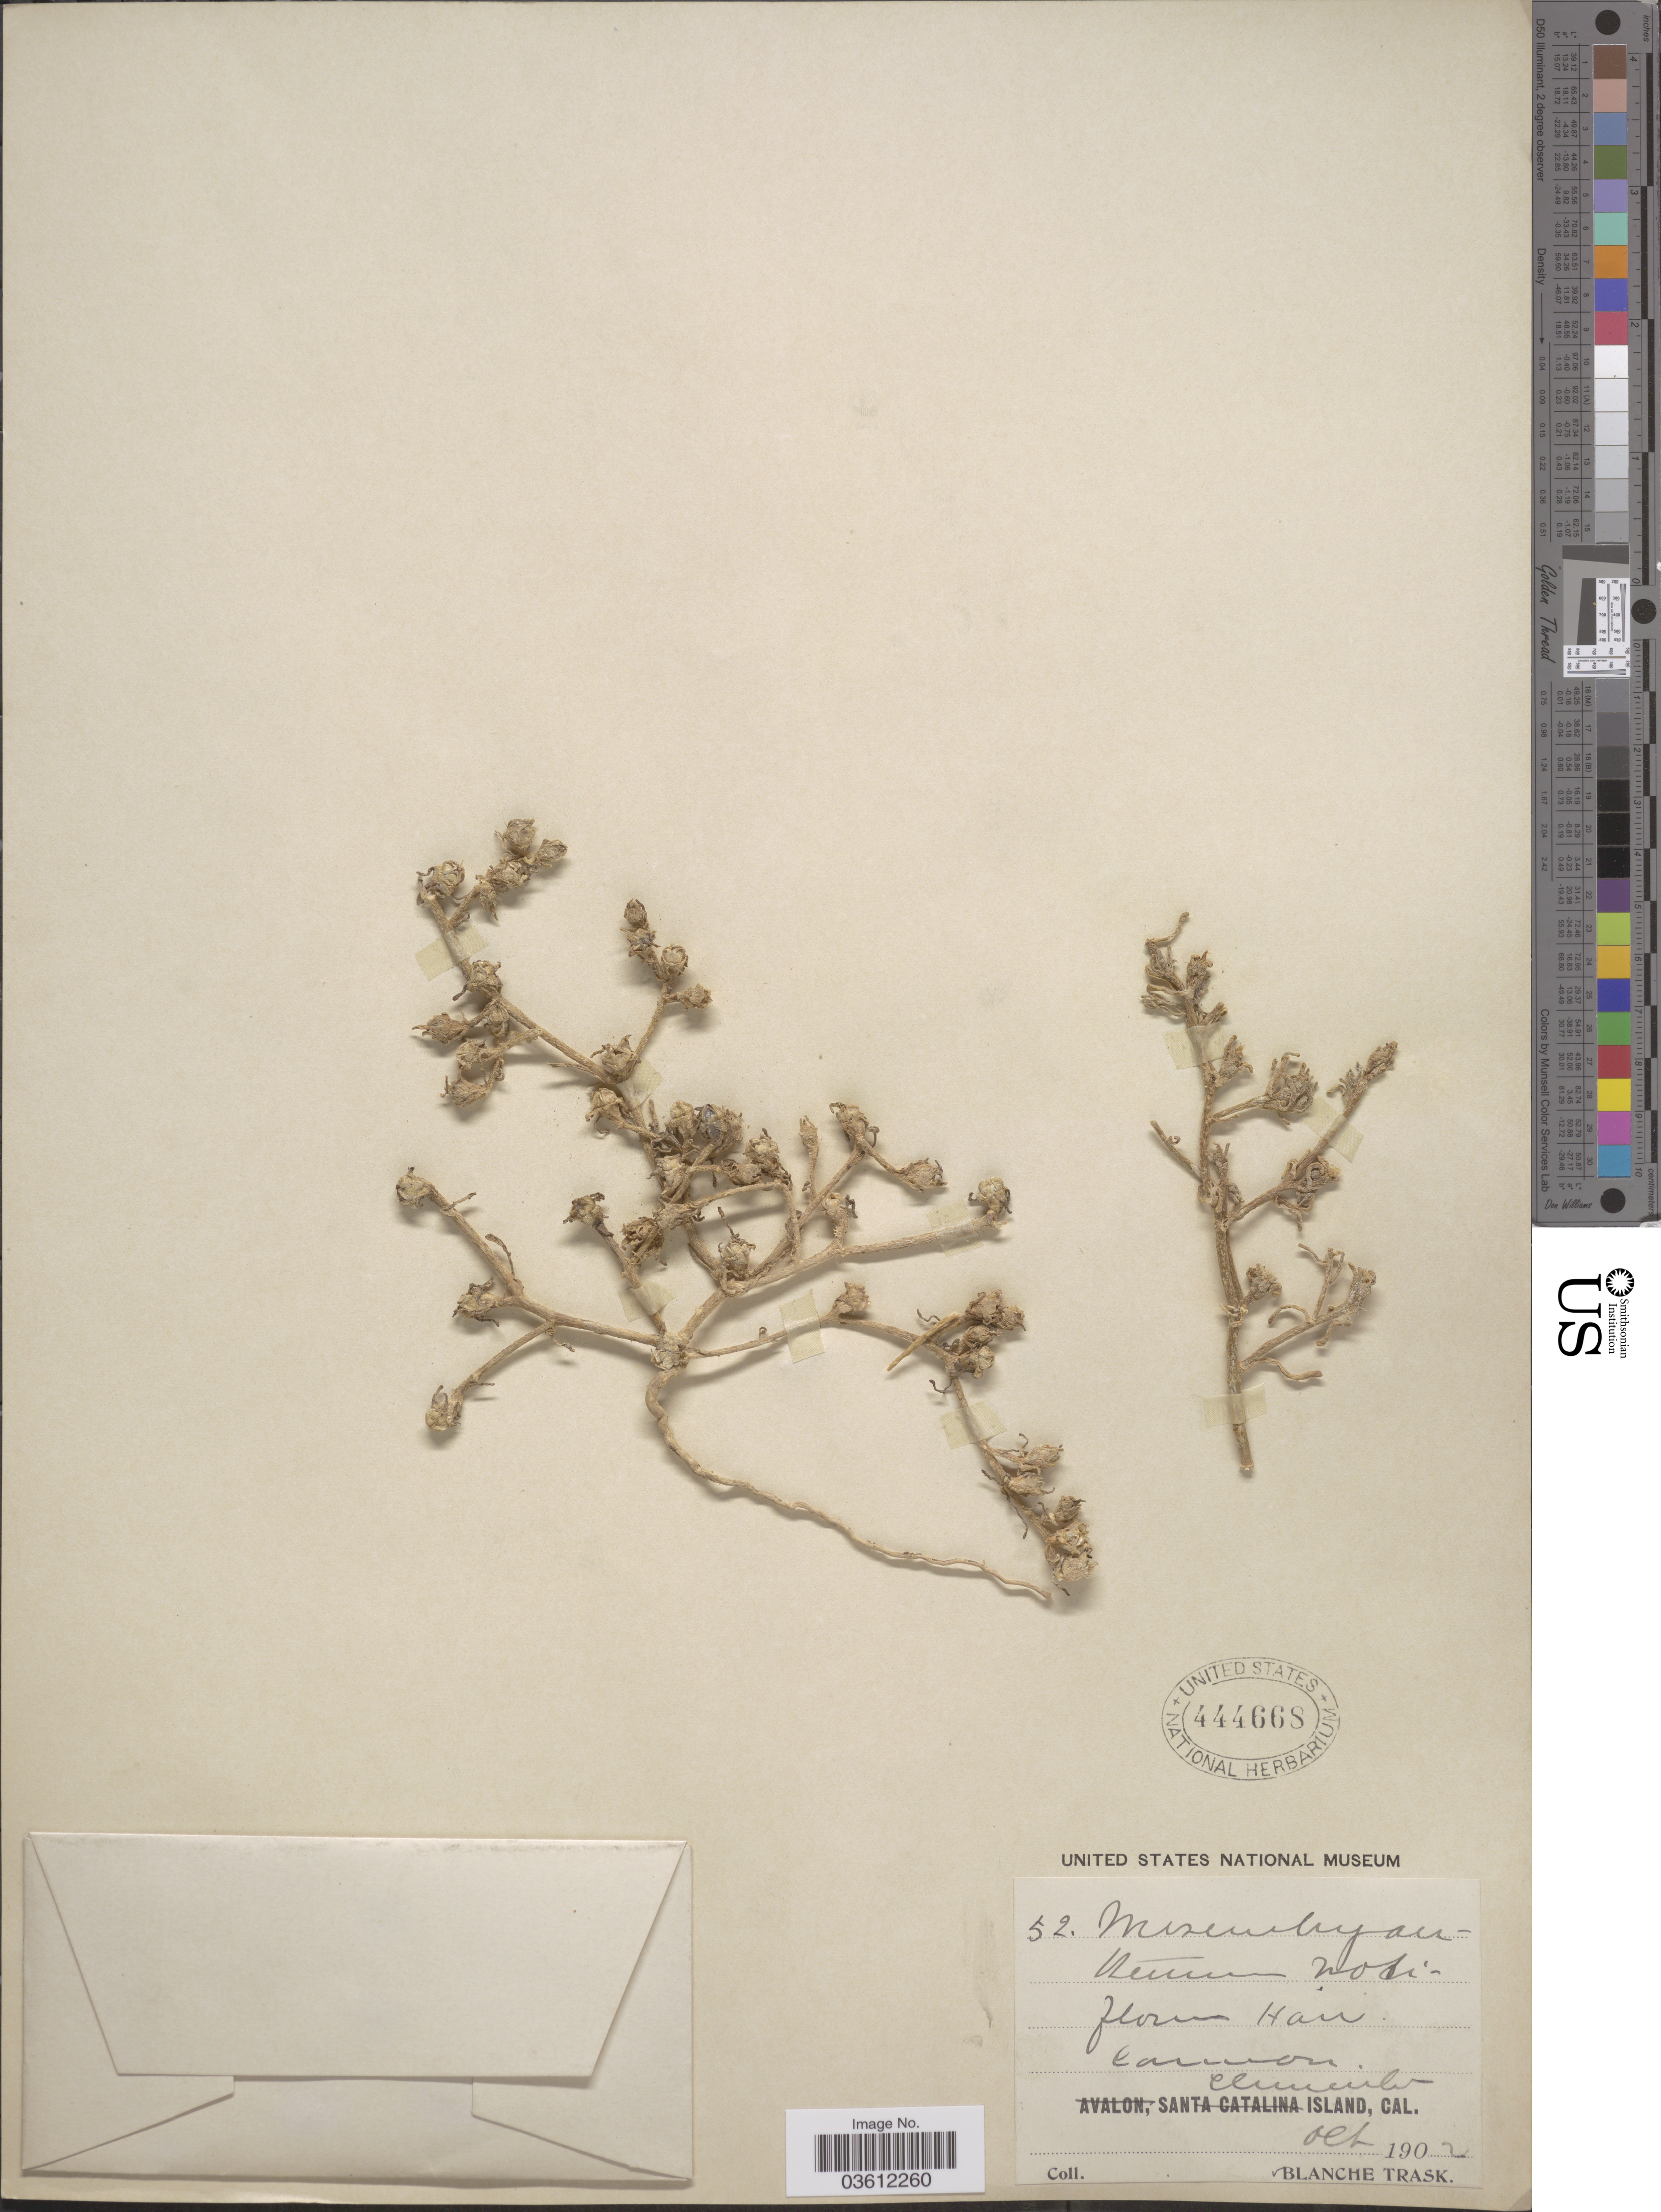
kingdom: Plantae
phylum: Tracheophyta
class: Magnoliopsida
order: Caryophyllales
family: Aizoaceae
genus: Mesembryanthemum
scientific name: Mesembryanthemum nodiflorum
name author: L.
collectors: B. Trask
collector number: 52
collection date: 1902-10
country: United States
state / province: California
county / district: Los Angeles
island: San Clemente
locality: San Clemente Island.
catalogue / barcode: US 444668